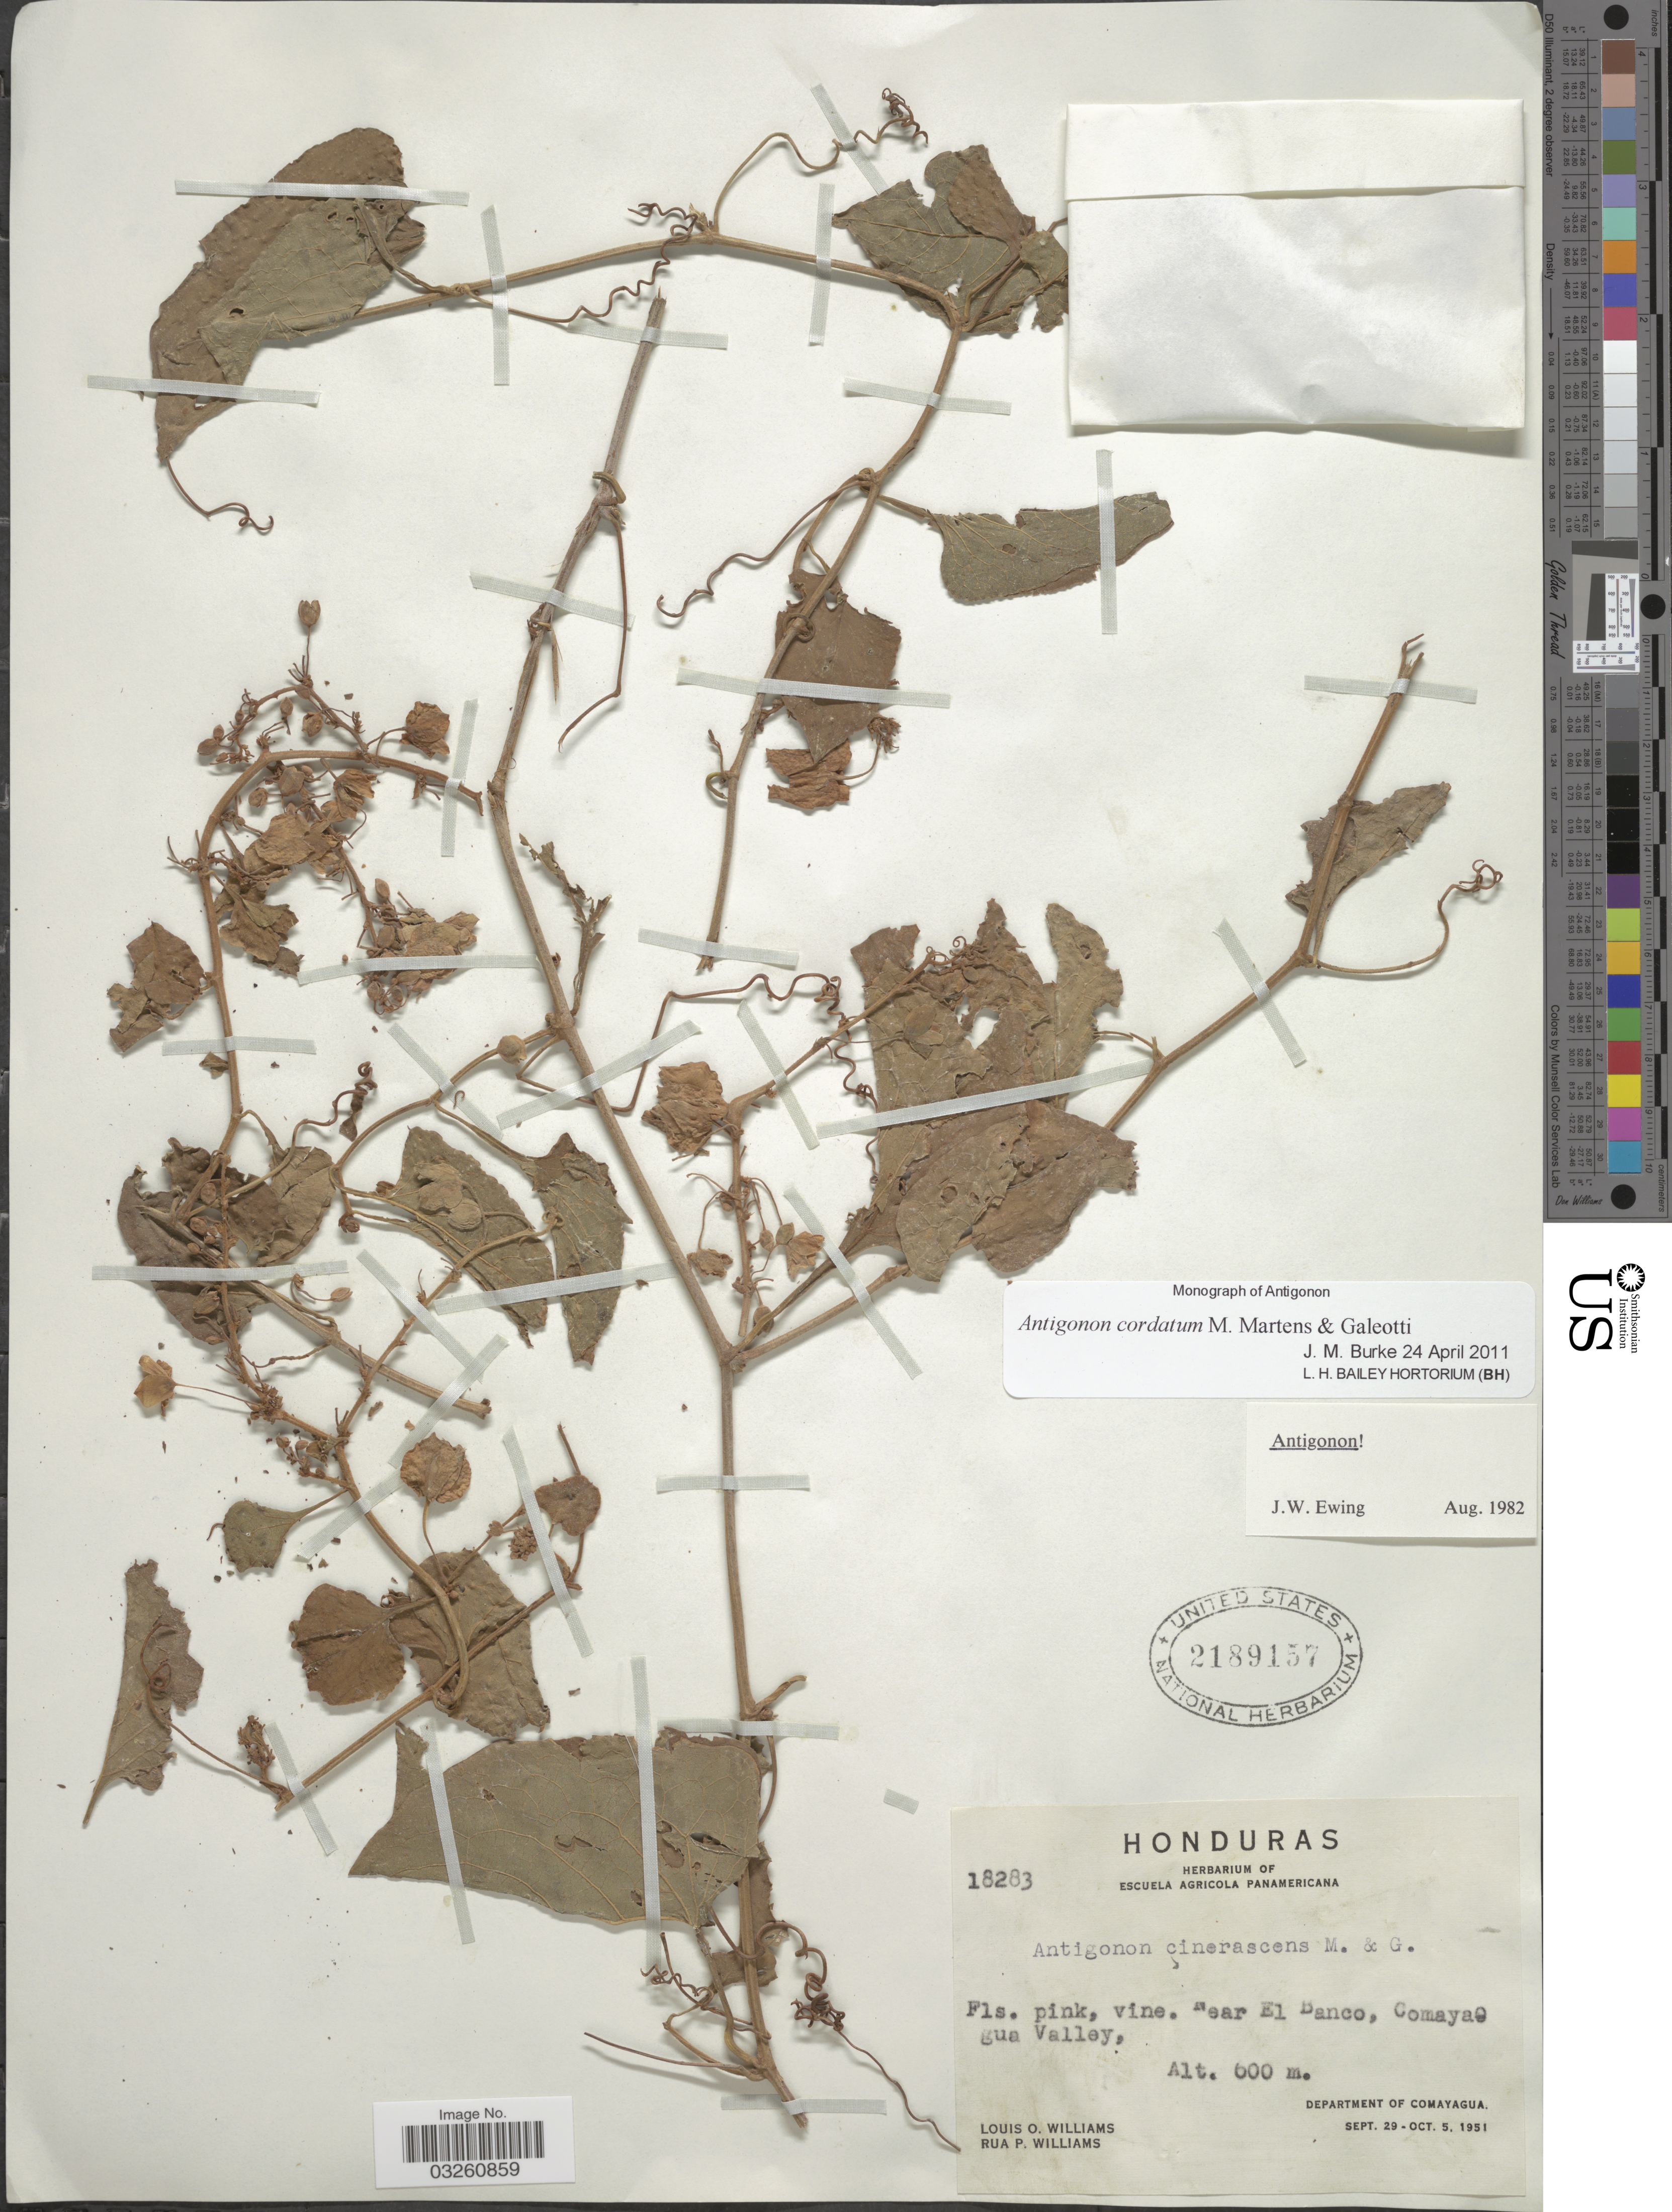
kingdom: Plantae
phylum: Tracheophyta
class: Magnoliopsida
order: Caryophyllales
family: Polygonaceae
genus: Antigonon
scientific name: Antigonon cordatum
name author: M. Martens & Galeotti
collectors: L. O. Williams & R. P. Williams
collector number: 18283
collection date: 1951-09-29/1951-10-05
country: Honduras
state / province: Comayagua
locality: Near El Banco, Comayagua Valley. Department of Comayagua.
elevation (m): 600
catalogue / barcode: US 2189157